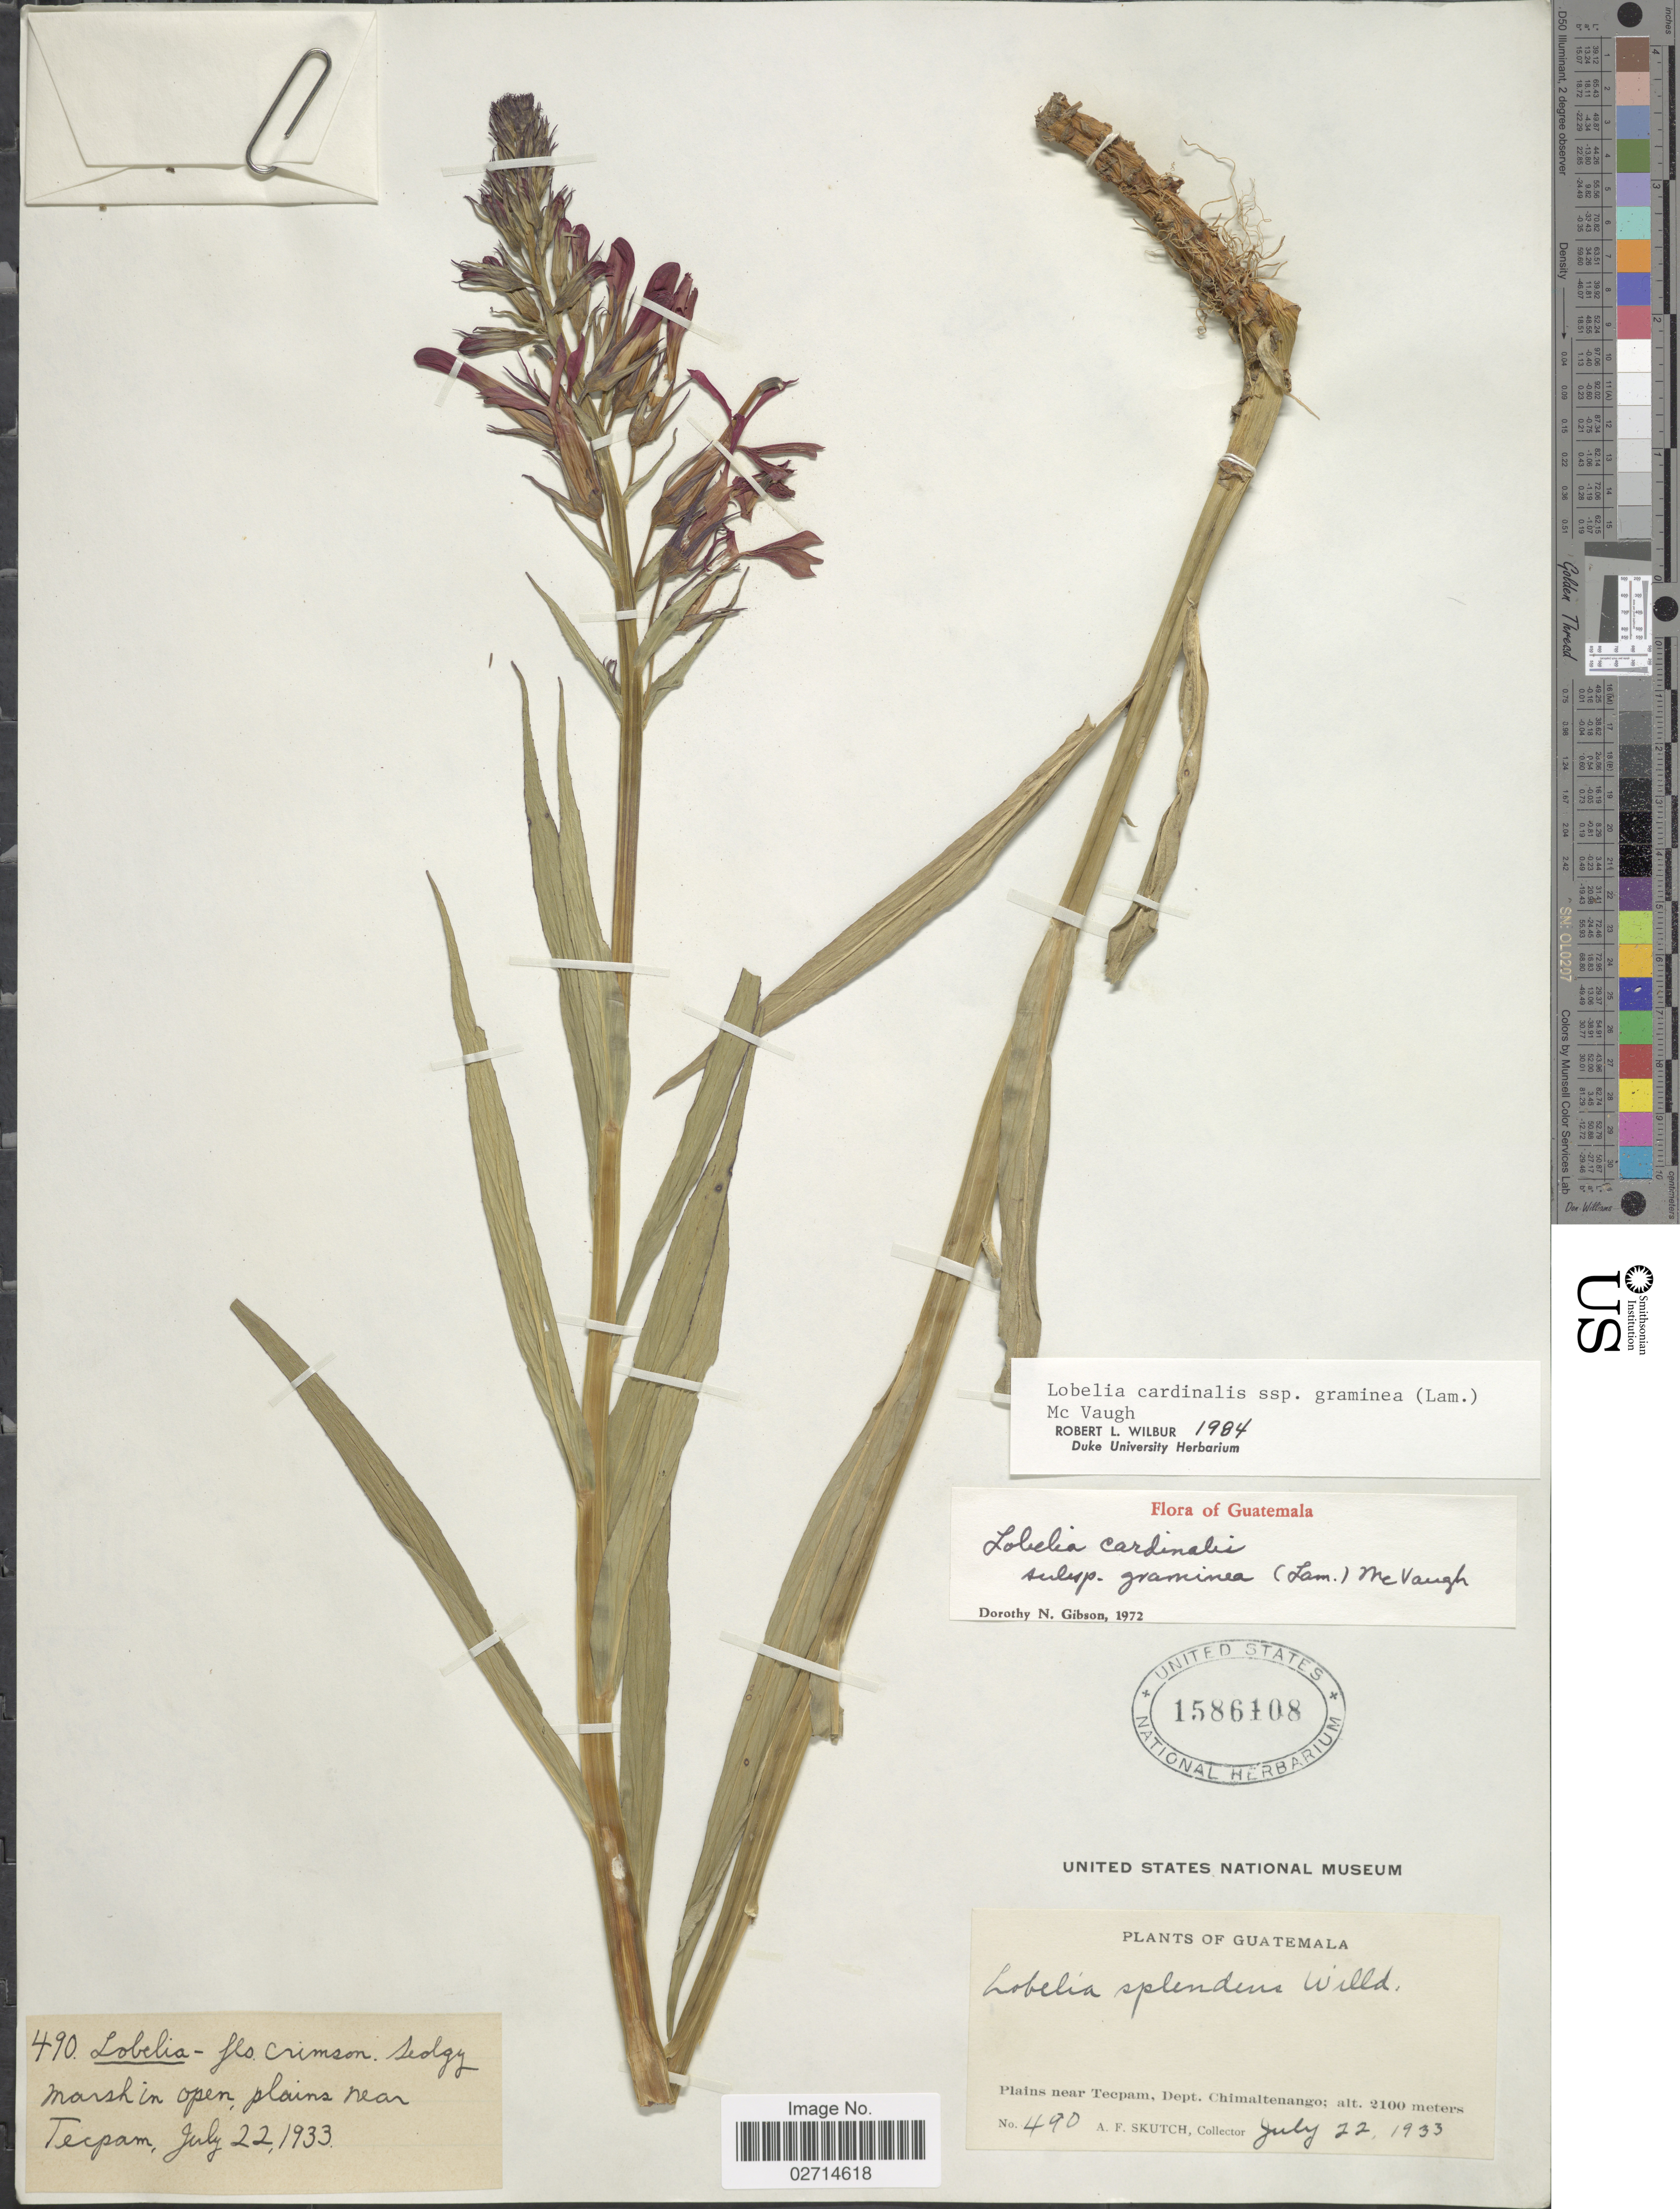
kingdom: Plantae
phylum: Tracheophyta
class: Magnoliopsida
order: Asterales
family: Campanulaceae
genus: Lobelia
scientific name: Lobelia cardinalis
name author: L.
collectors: A. F. Skutch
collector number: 490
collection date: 1933-07-22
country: Guatemala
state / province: Chimaltenango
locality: Marsh in open plains near Tecpam. Plains near Tecpam, Dept. Chimaltenango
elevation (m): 2100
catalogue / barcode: US 1586108